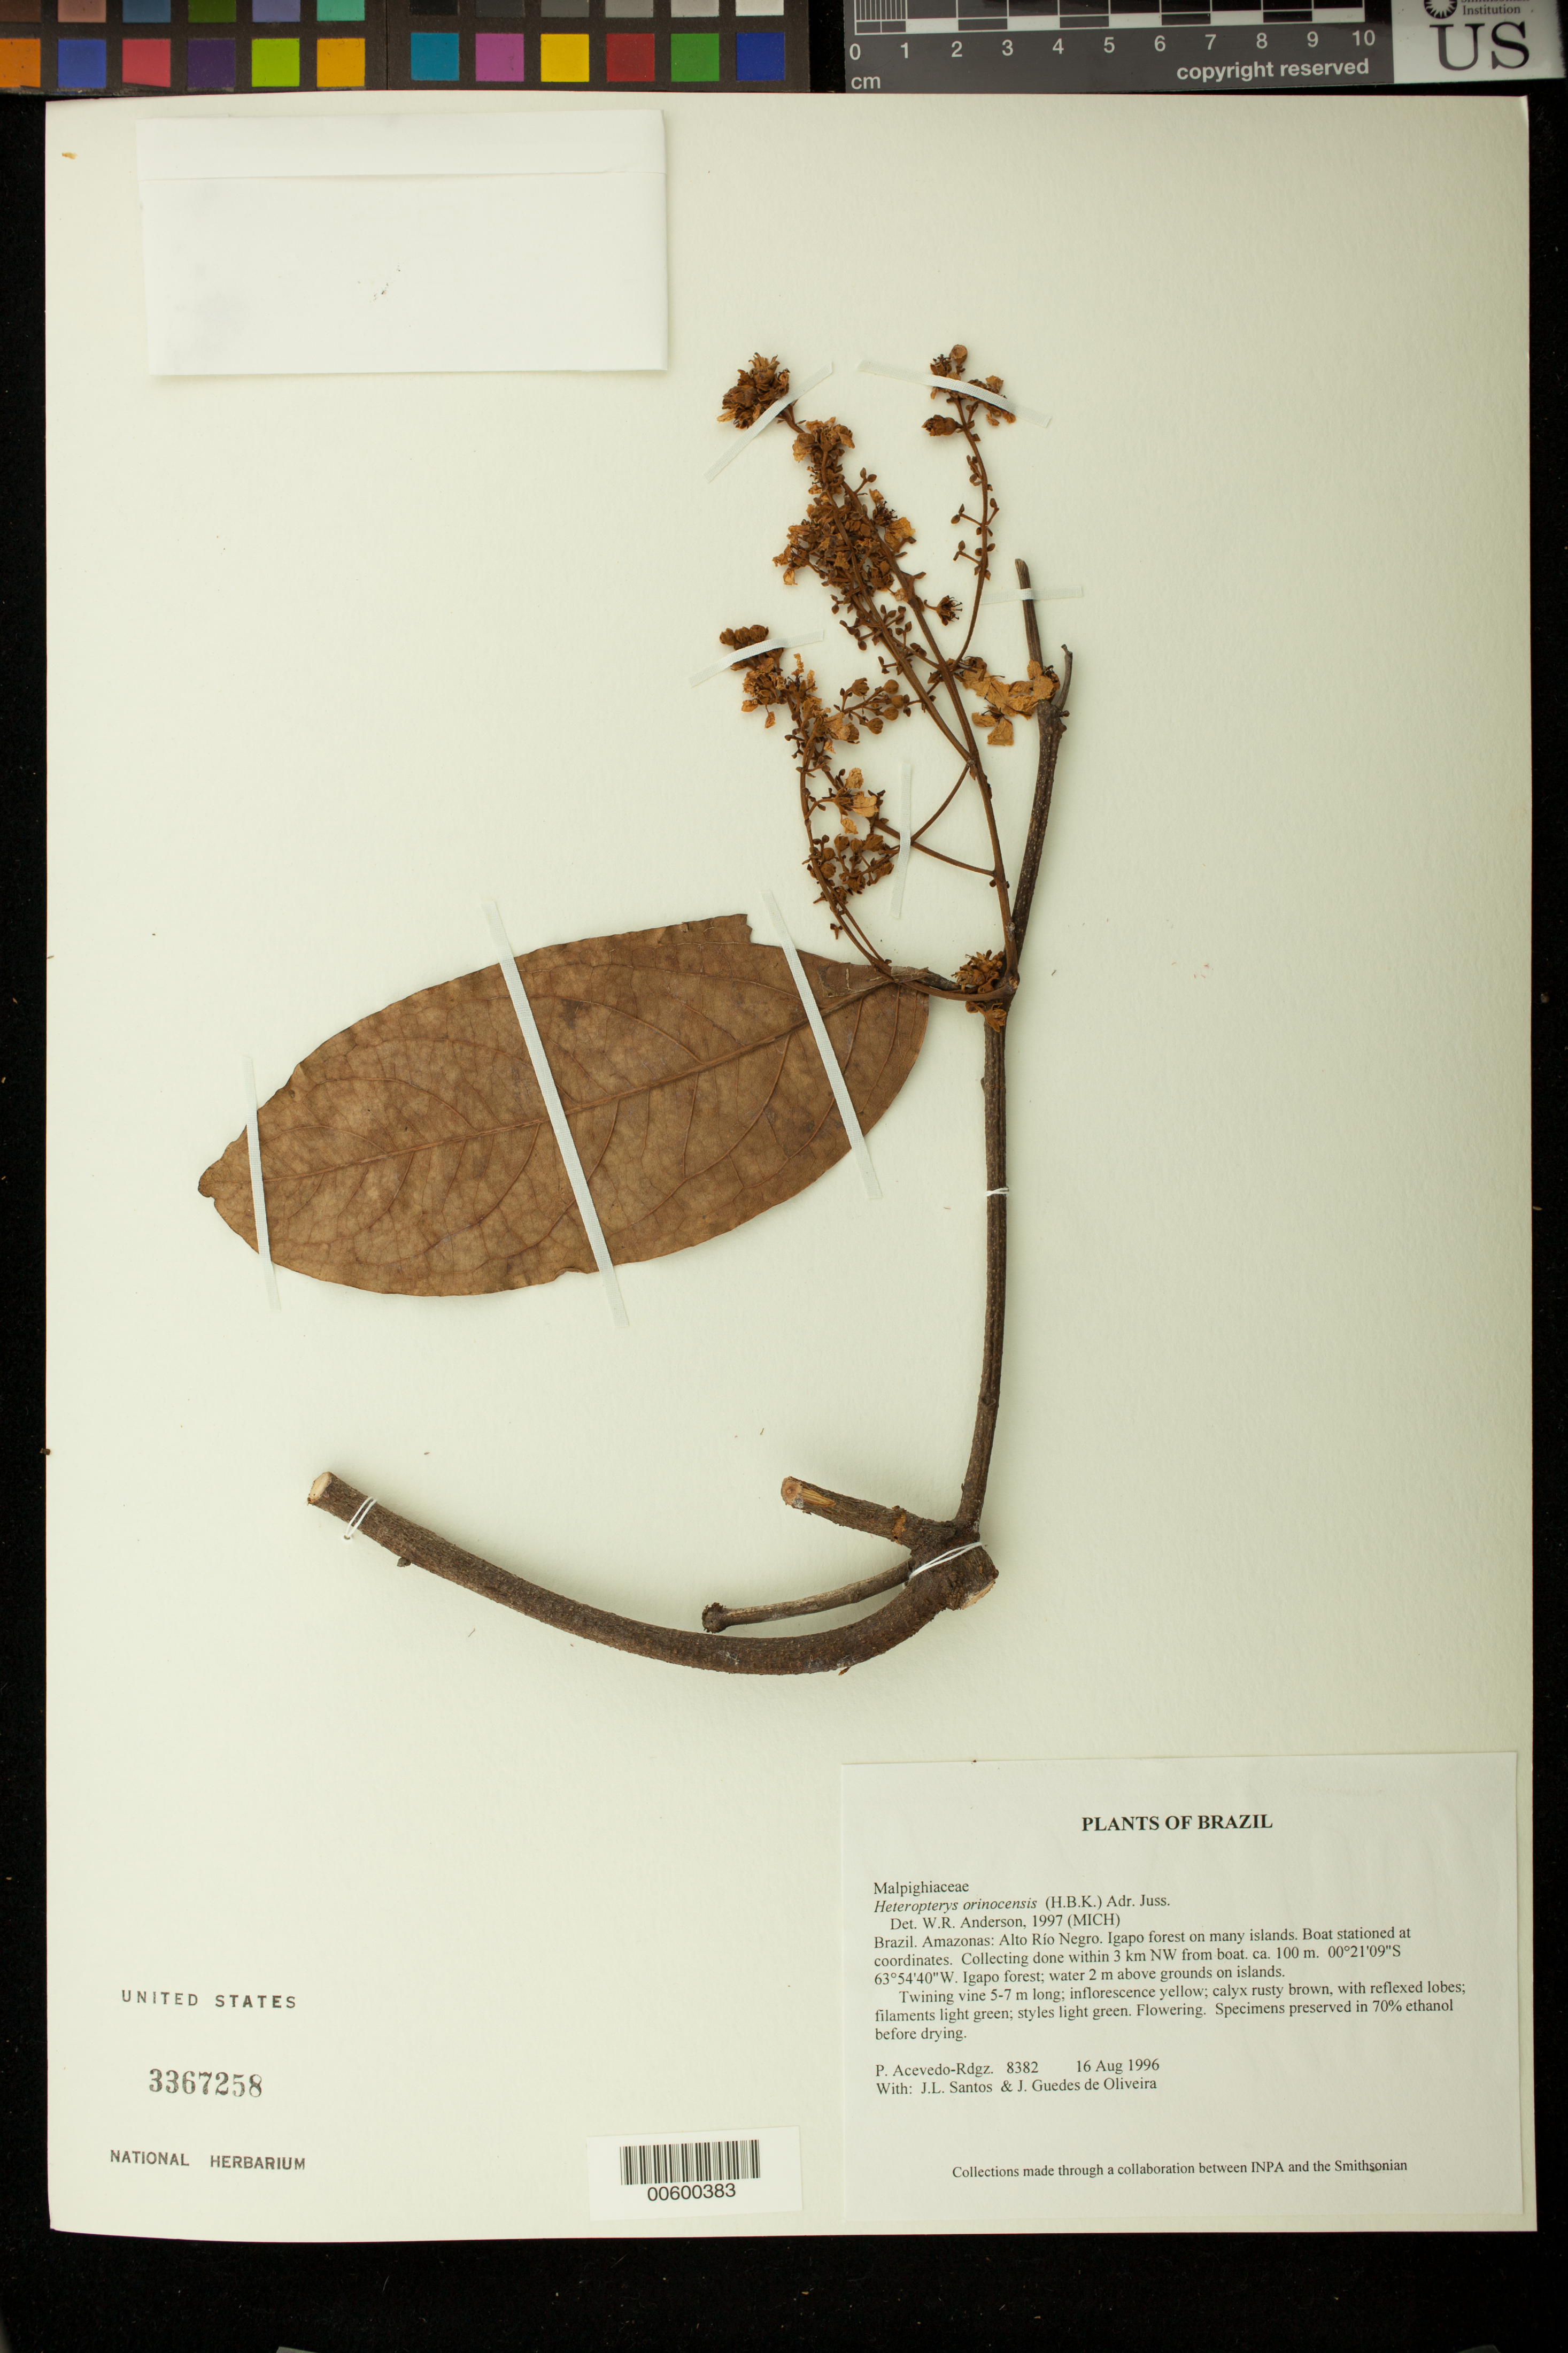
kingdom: Plantae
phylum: Tracheophyta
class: Magnoliopsida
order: Malpighiales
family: Malpighiaceae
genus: Heteropterys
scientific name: Heteropterys orinocensis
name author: (Kunth) A. Juss.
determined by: Anderson, W. R., (MICH), University of Michigan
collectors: P. Acevedo-Rodr., J. L. Santos & J. Guedes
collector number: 8382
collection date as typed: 16 Aug 1996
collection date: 1996-08-16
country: Brazil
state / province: Amazonas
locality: Amazonas: Alto Río Negro. Igapo forest on many islands. Boat stationed at coordinates. Collecting done within 3 km NW from boat.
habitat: Igapo forest; water 2 m above grounds on islands.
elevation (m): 100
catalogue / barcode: US 3367258